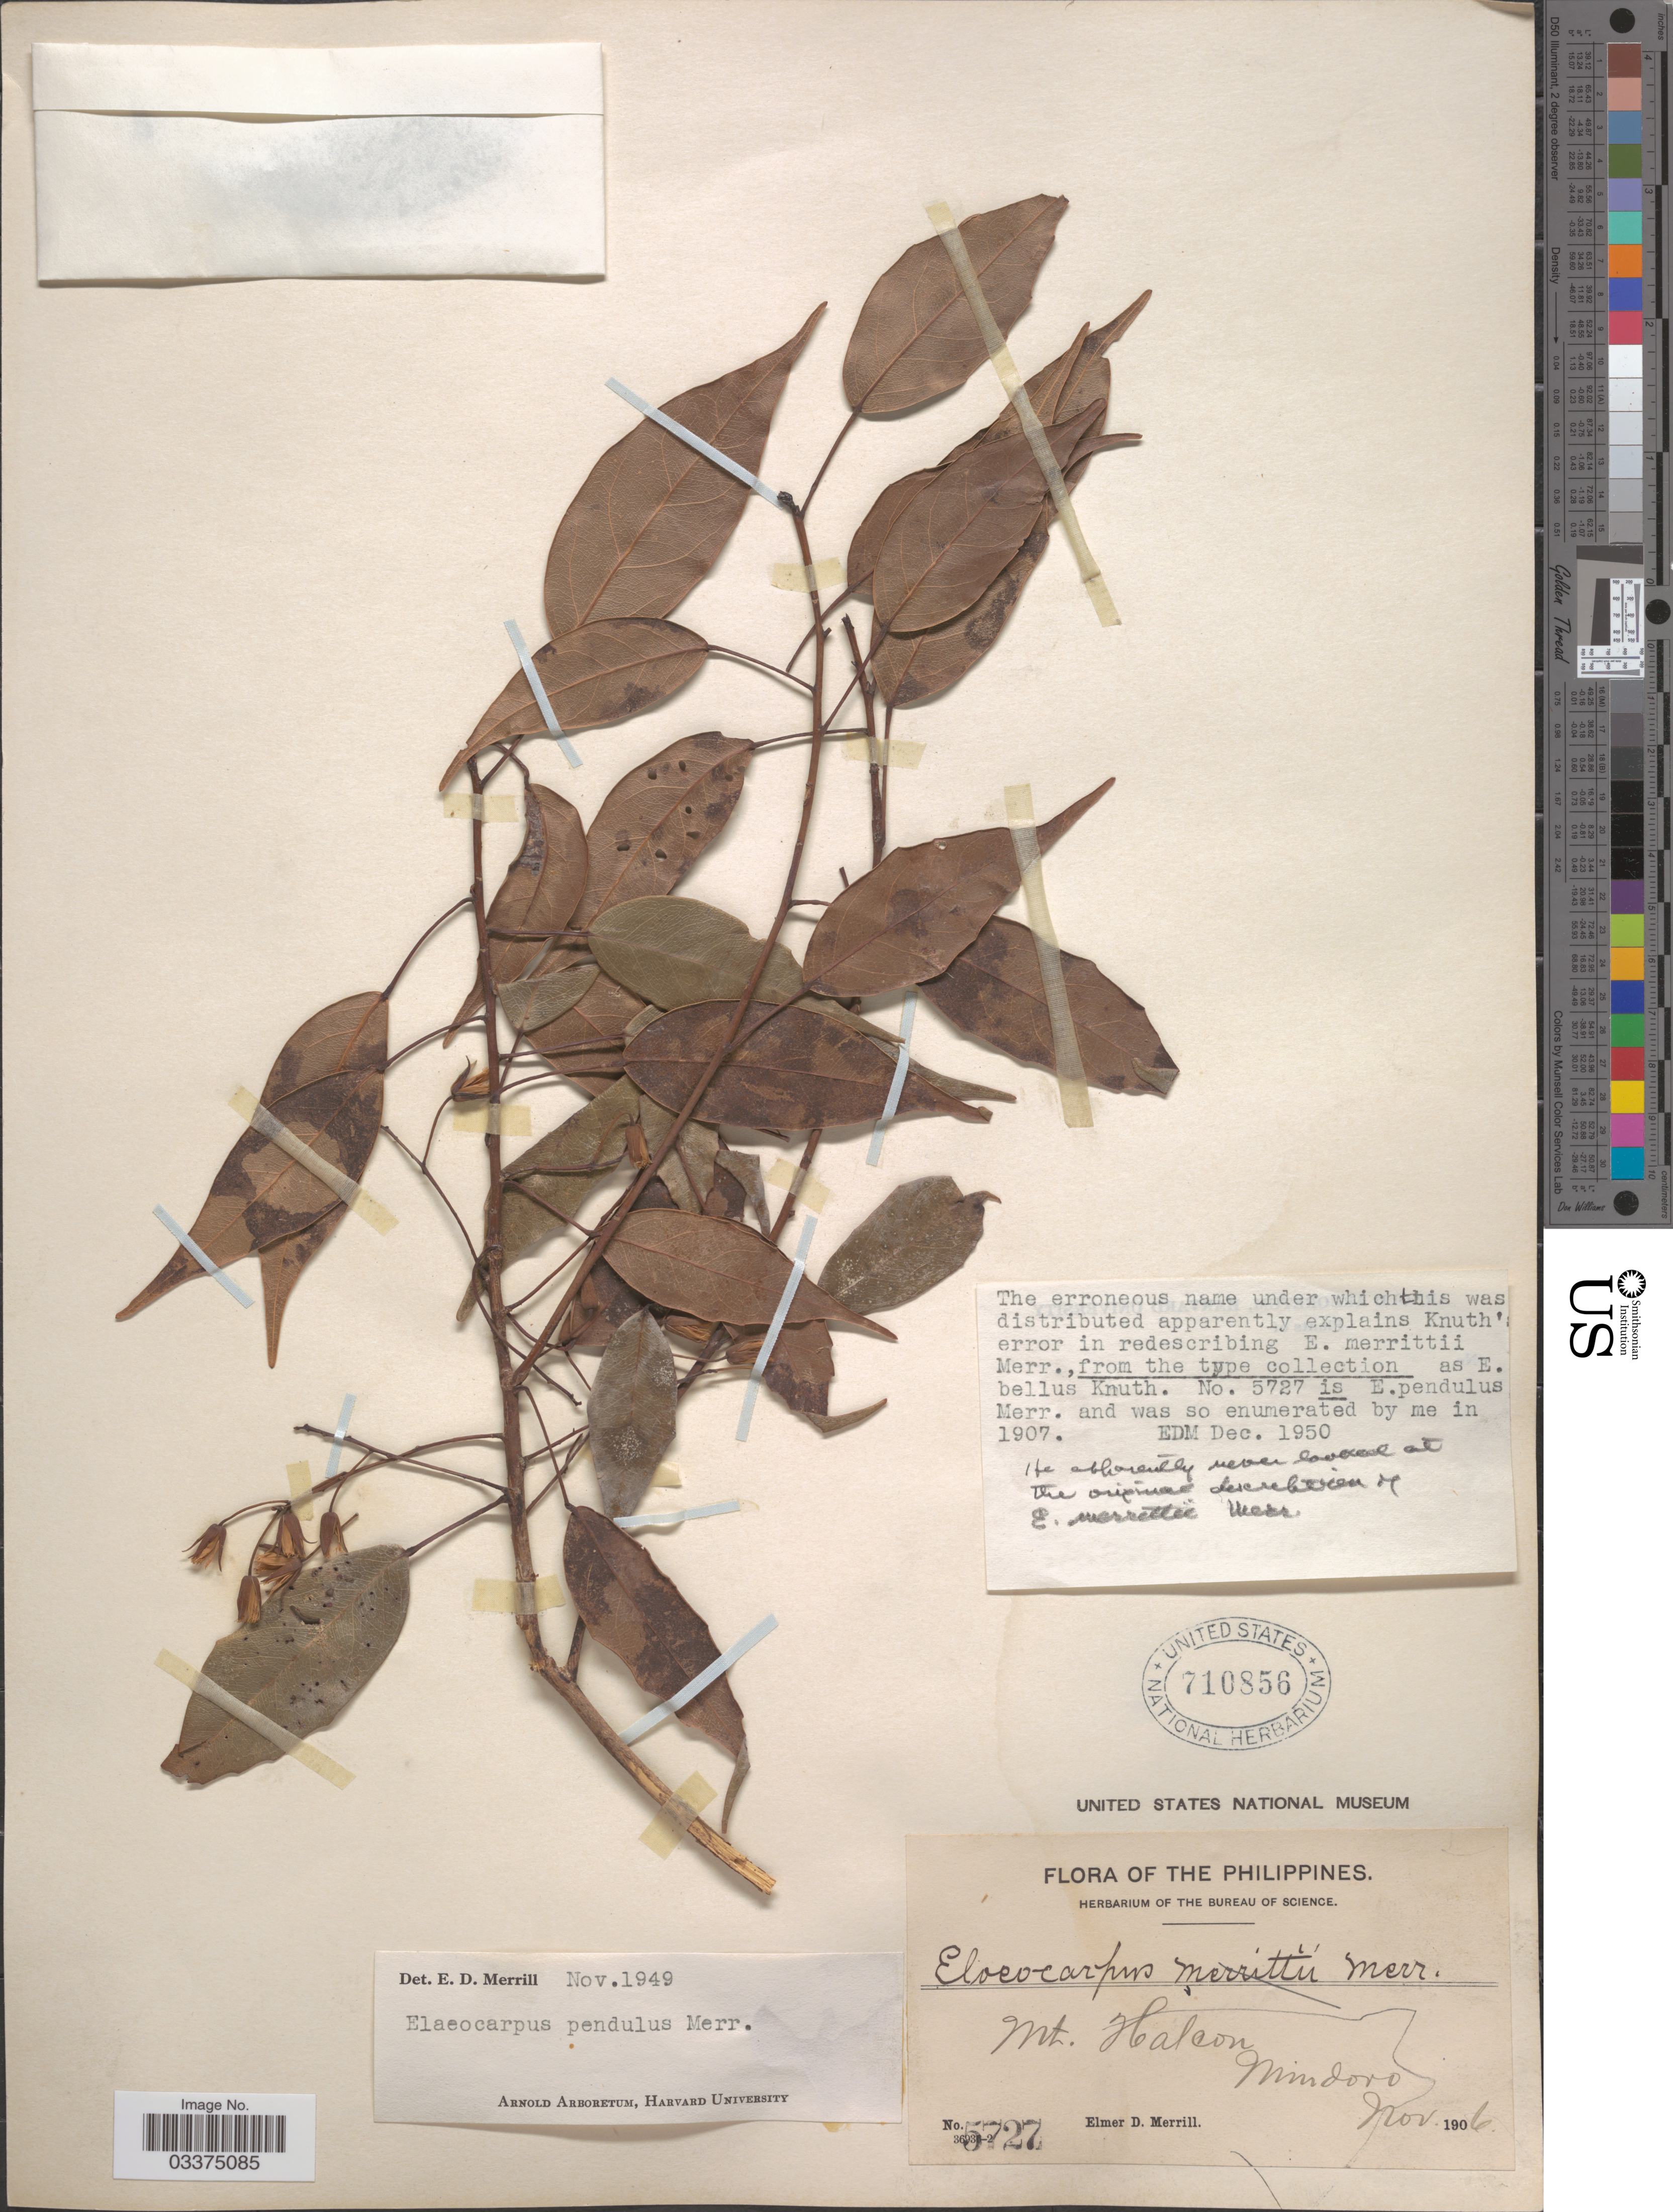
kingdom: Plantae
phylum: Tracheophyta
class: Magnoliopsida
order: Oxalidales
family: Elaeocarpaceae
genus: Elaeocarpus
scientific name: Elaeocarpus pendulus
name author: Merr.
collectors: E. D. Merrill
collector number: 5727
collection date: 1906-11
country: Philippines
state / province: Mimaropa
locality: Mt. Halcon, Mindoro.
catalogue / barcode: US 710856